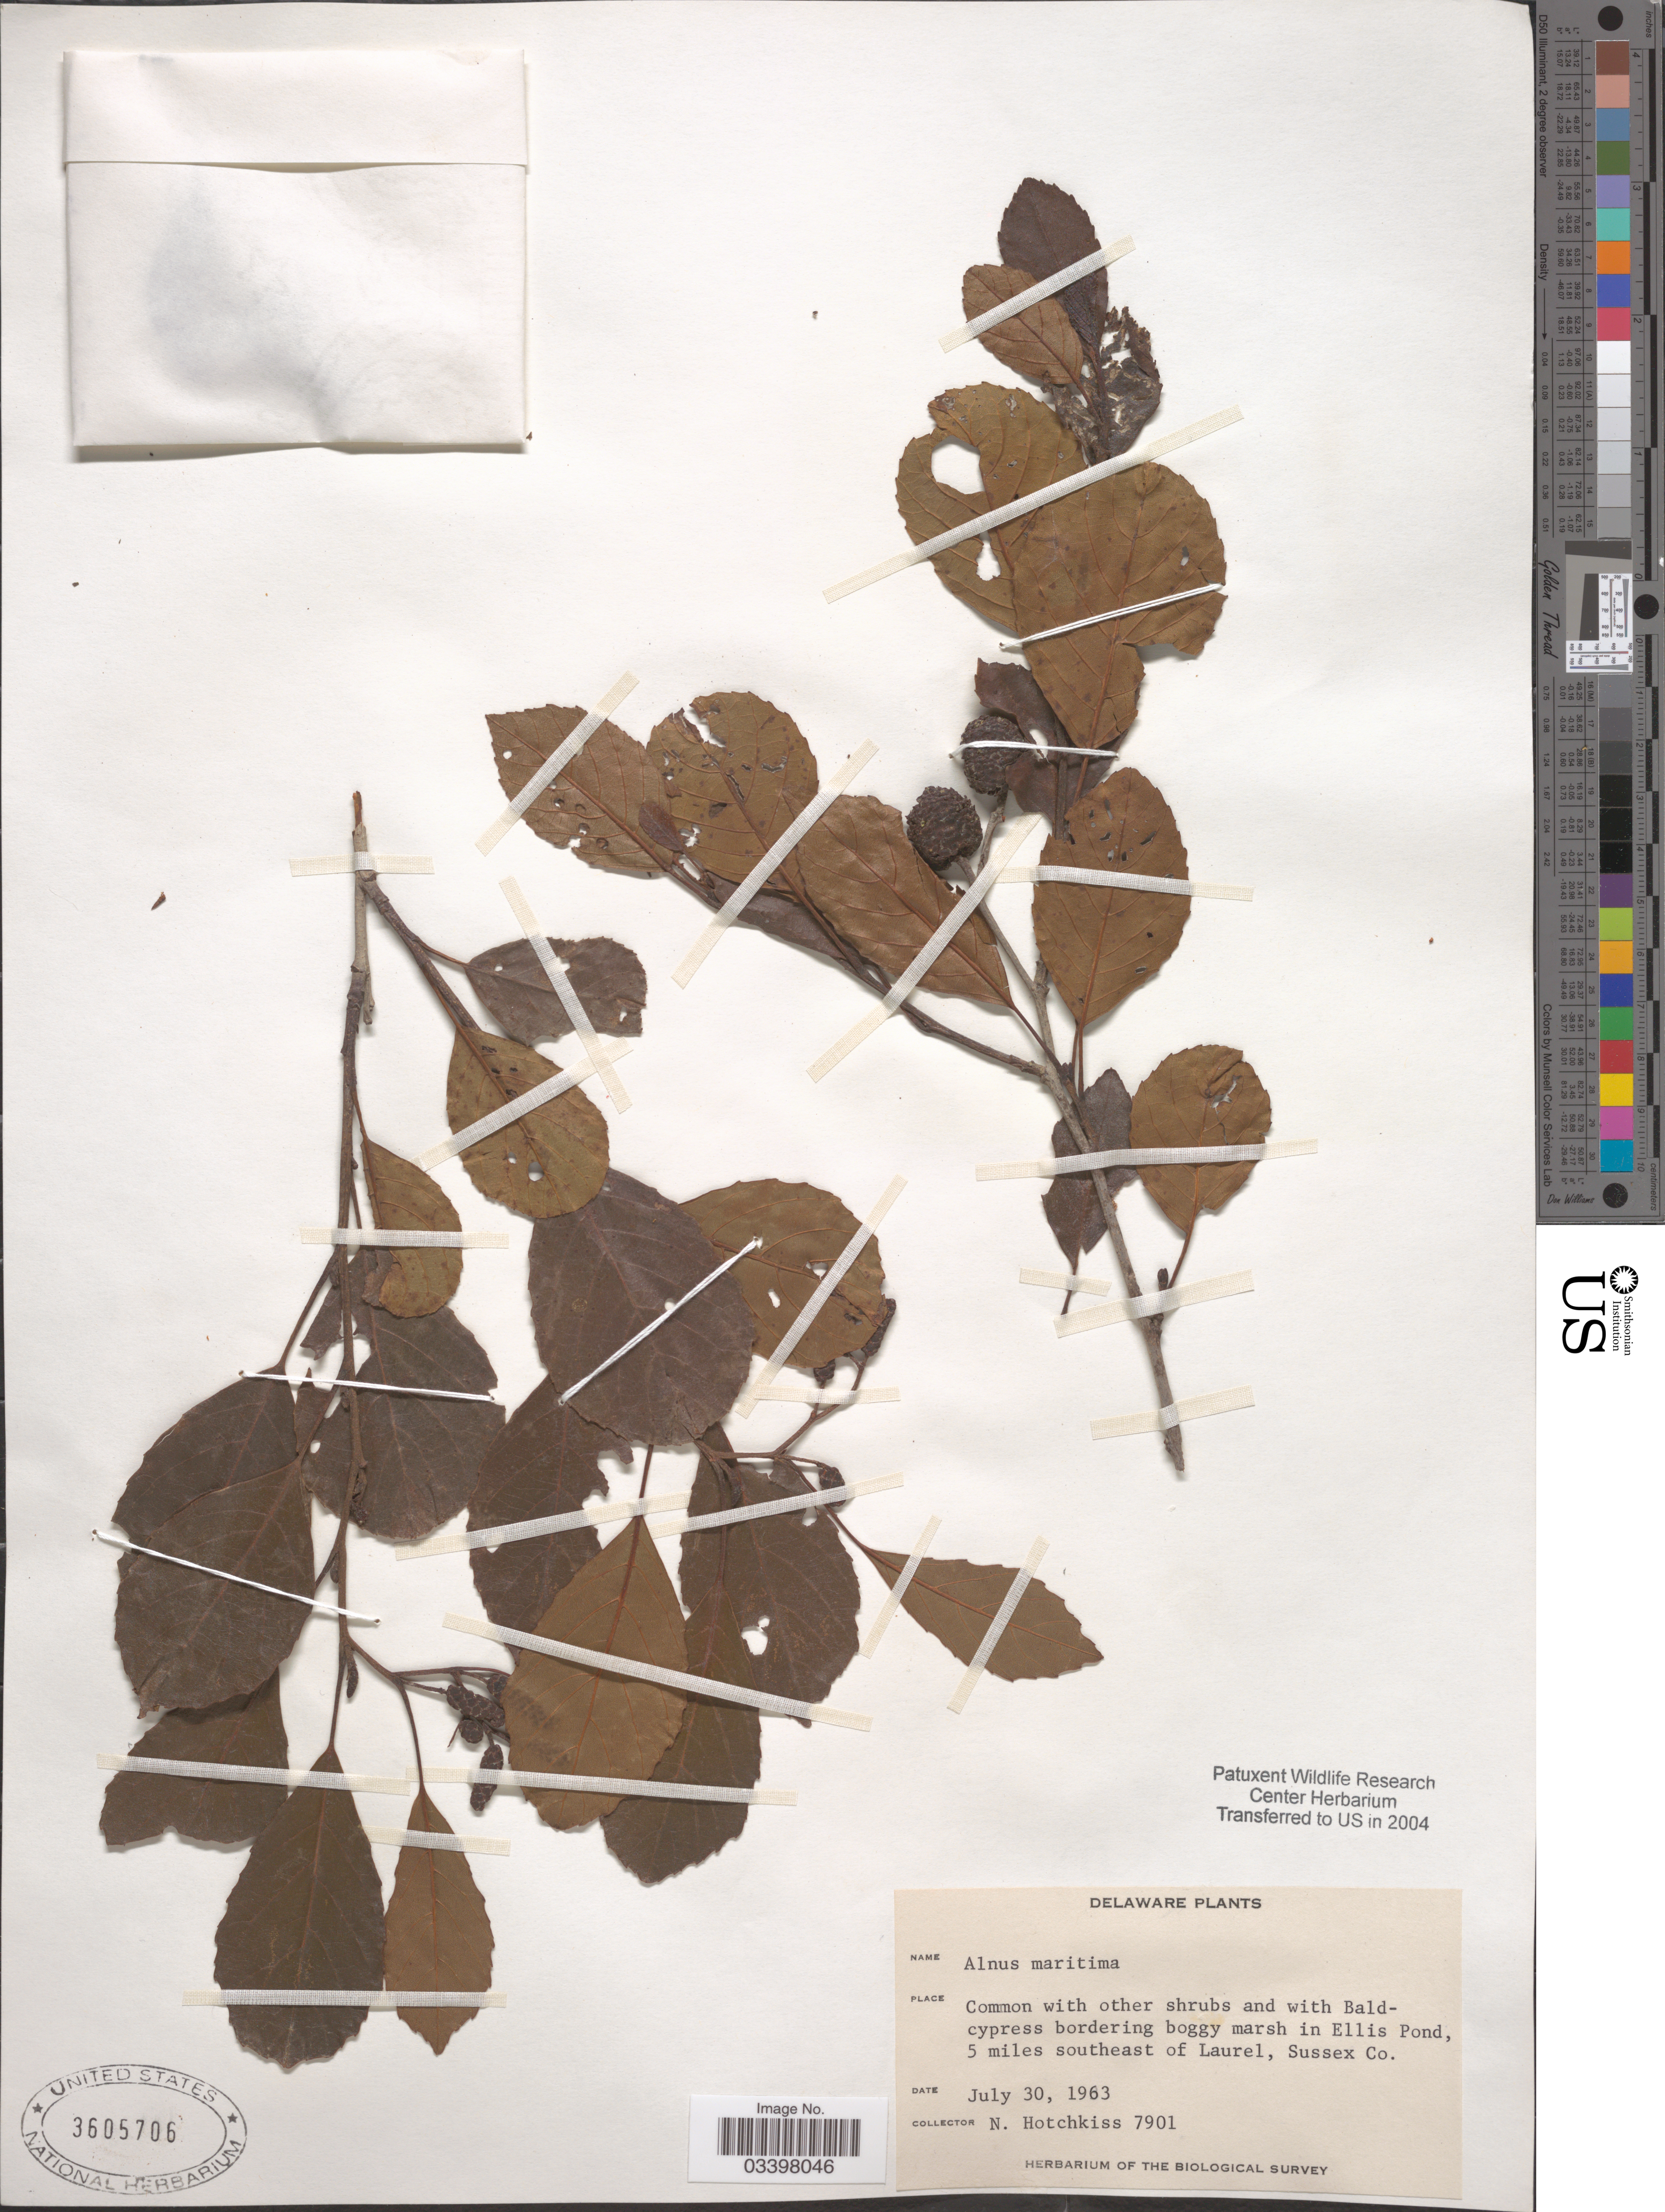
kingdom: Plantae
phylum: Tracheophyta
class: Magnoliopsida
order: Fagales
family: Betulaceae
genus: Alnus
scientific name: Alnus maritima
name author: (Marshall) Muhl. ex Nutt.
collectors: N. Hotchkiss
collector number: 7901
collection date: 1963-07-30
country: United States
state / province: Delaware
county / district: Sussex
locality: Bordering boggy marsh in Ellis Pond, 5 miles southeast of Laurel, Sussex Co.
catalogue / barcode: US 3605706